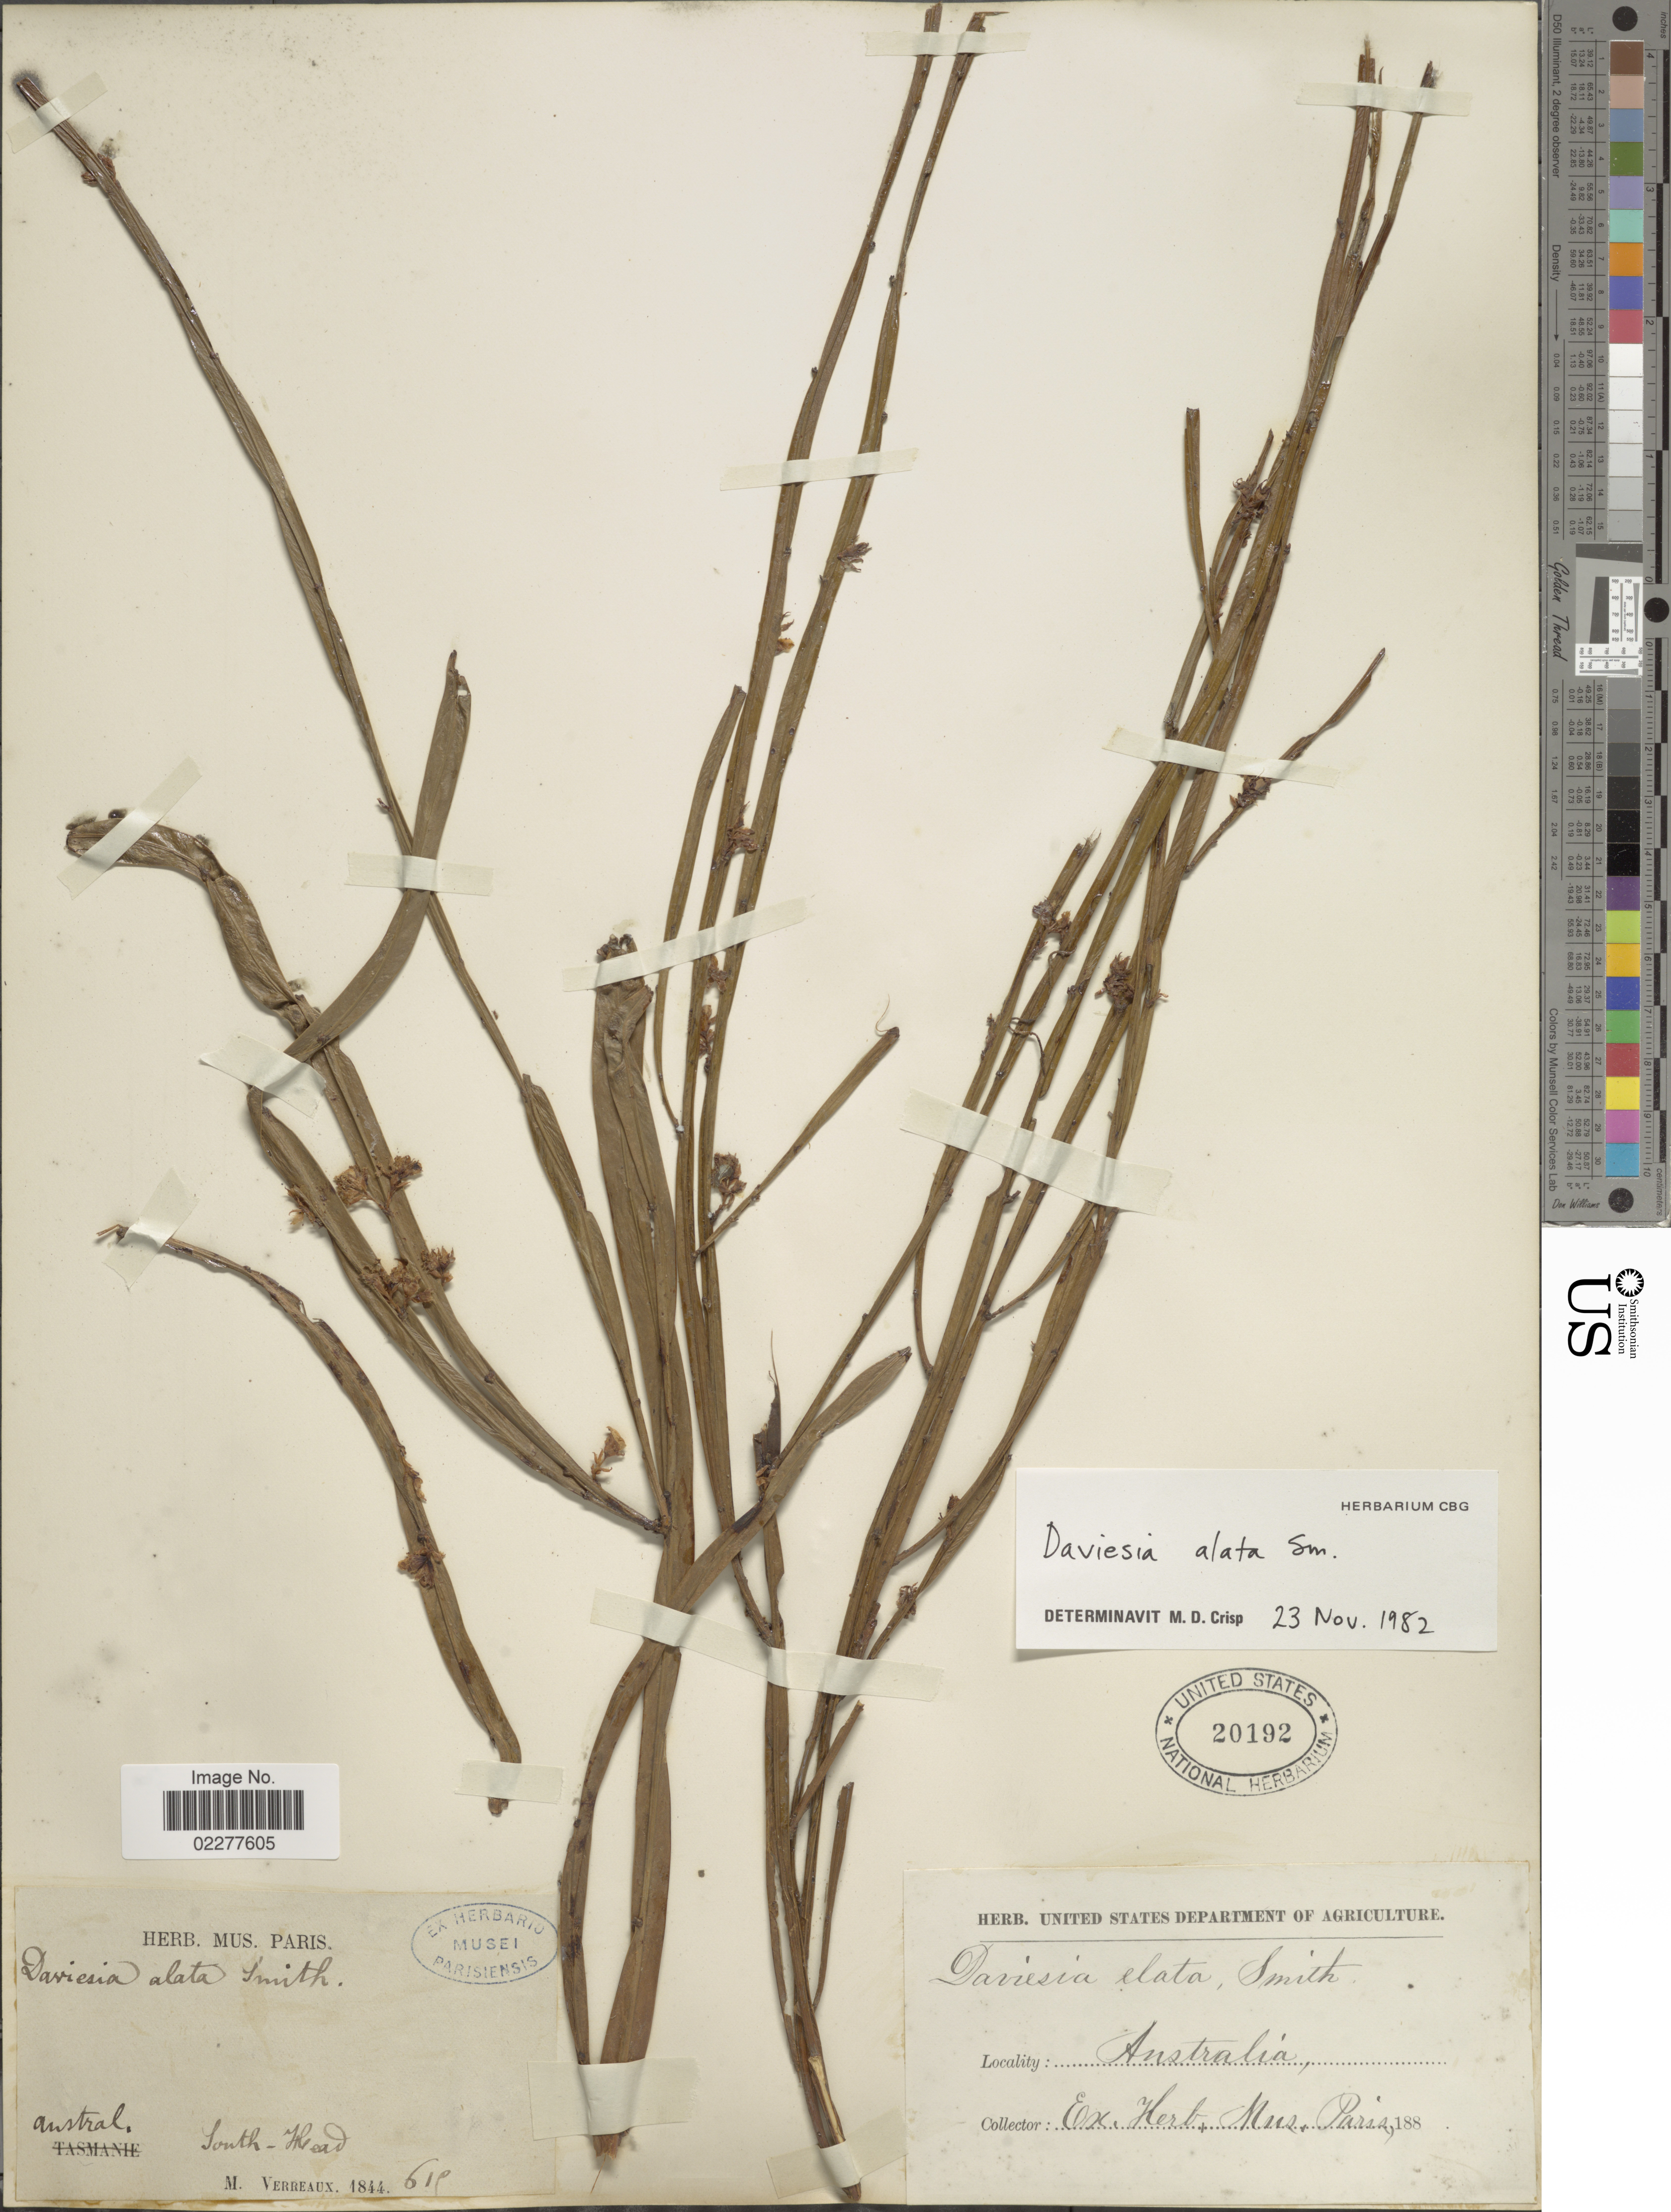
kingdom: Plantae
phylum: Tracheophyta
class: Magnoliopsida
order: Fabales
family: Fabaceae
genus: Daviesia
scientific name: Daviesia alata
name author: Sm.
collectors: M. Verreaux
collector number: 619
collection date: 1844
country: Australia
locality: South-Head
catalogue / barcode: US 20192